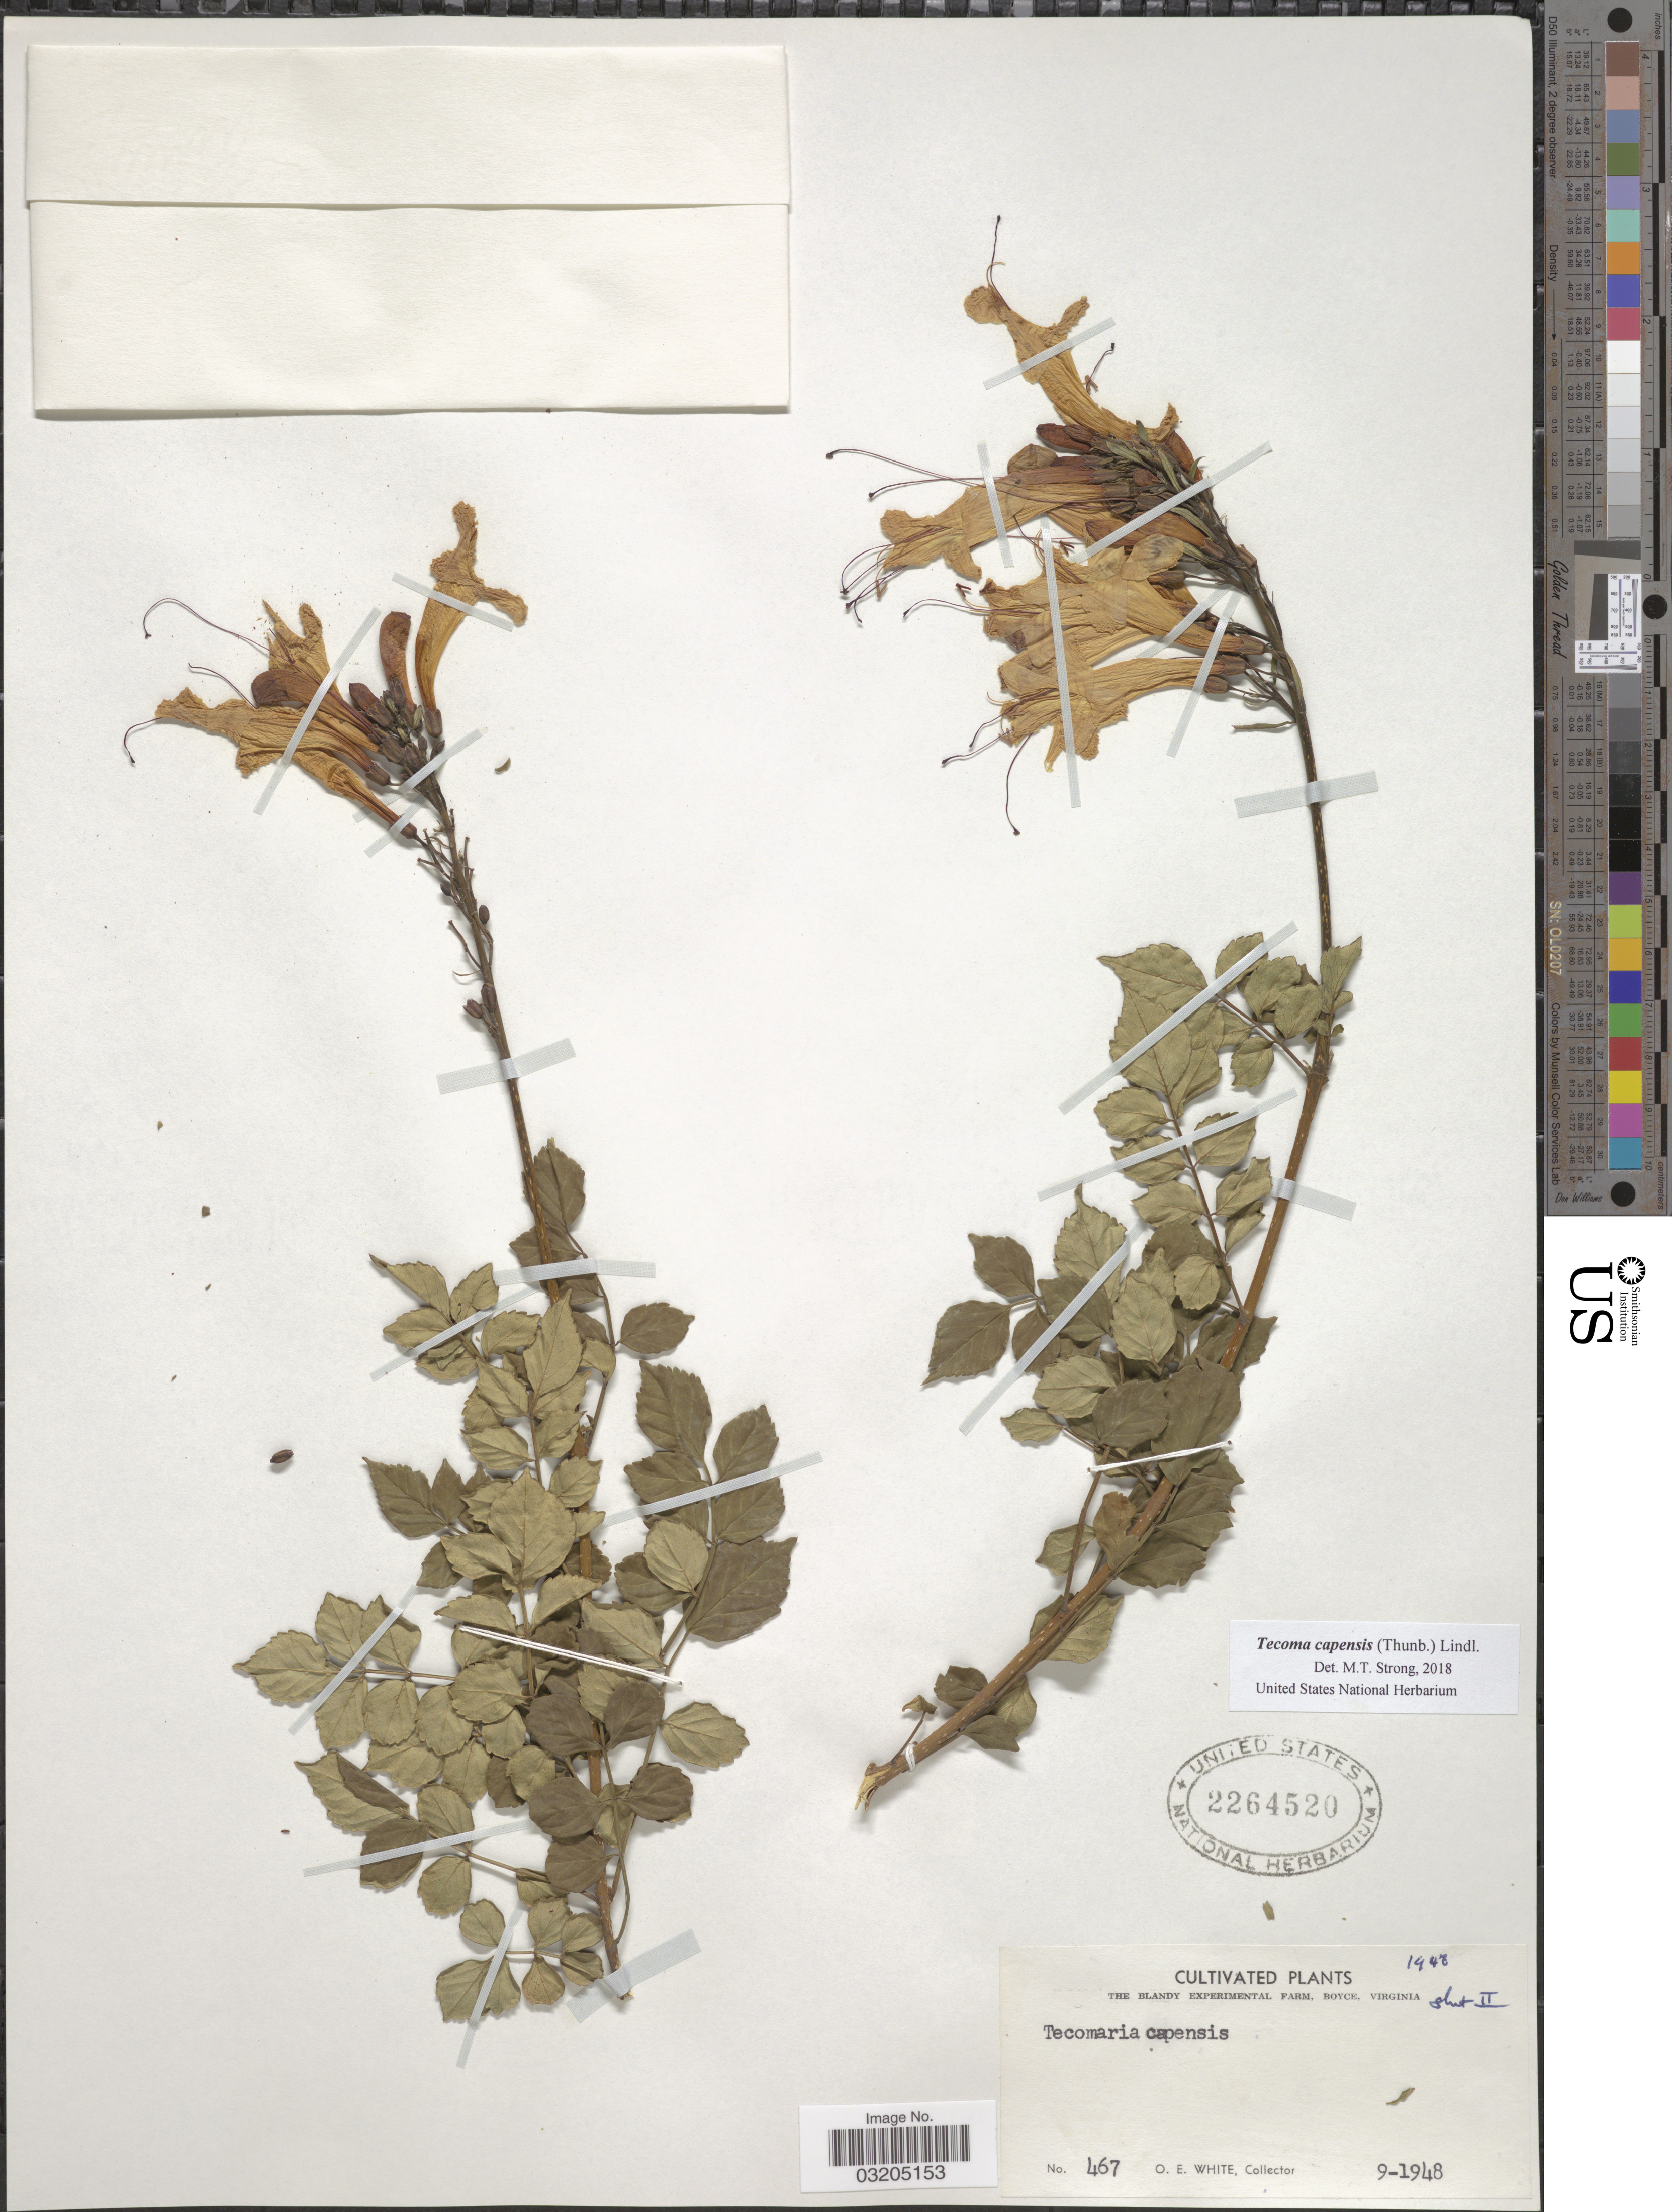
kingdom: Plantae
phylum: Tracheophyta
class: Magnoliopsida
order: Lamiales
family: Bignoniaceae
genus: Tecoma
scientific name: Tecoma capensis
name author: (Thunb.) Lindl.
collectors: O. E. White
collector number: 467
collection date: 1948-09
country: United States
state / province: Virginia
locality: The Blandy Experimental Farm, Boyce.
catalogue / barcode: US 2264520